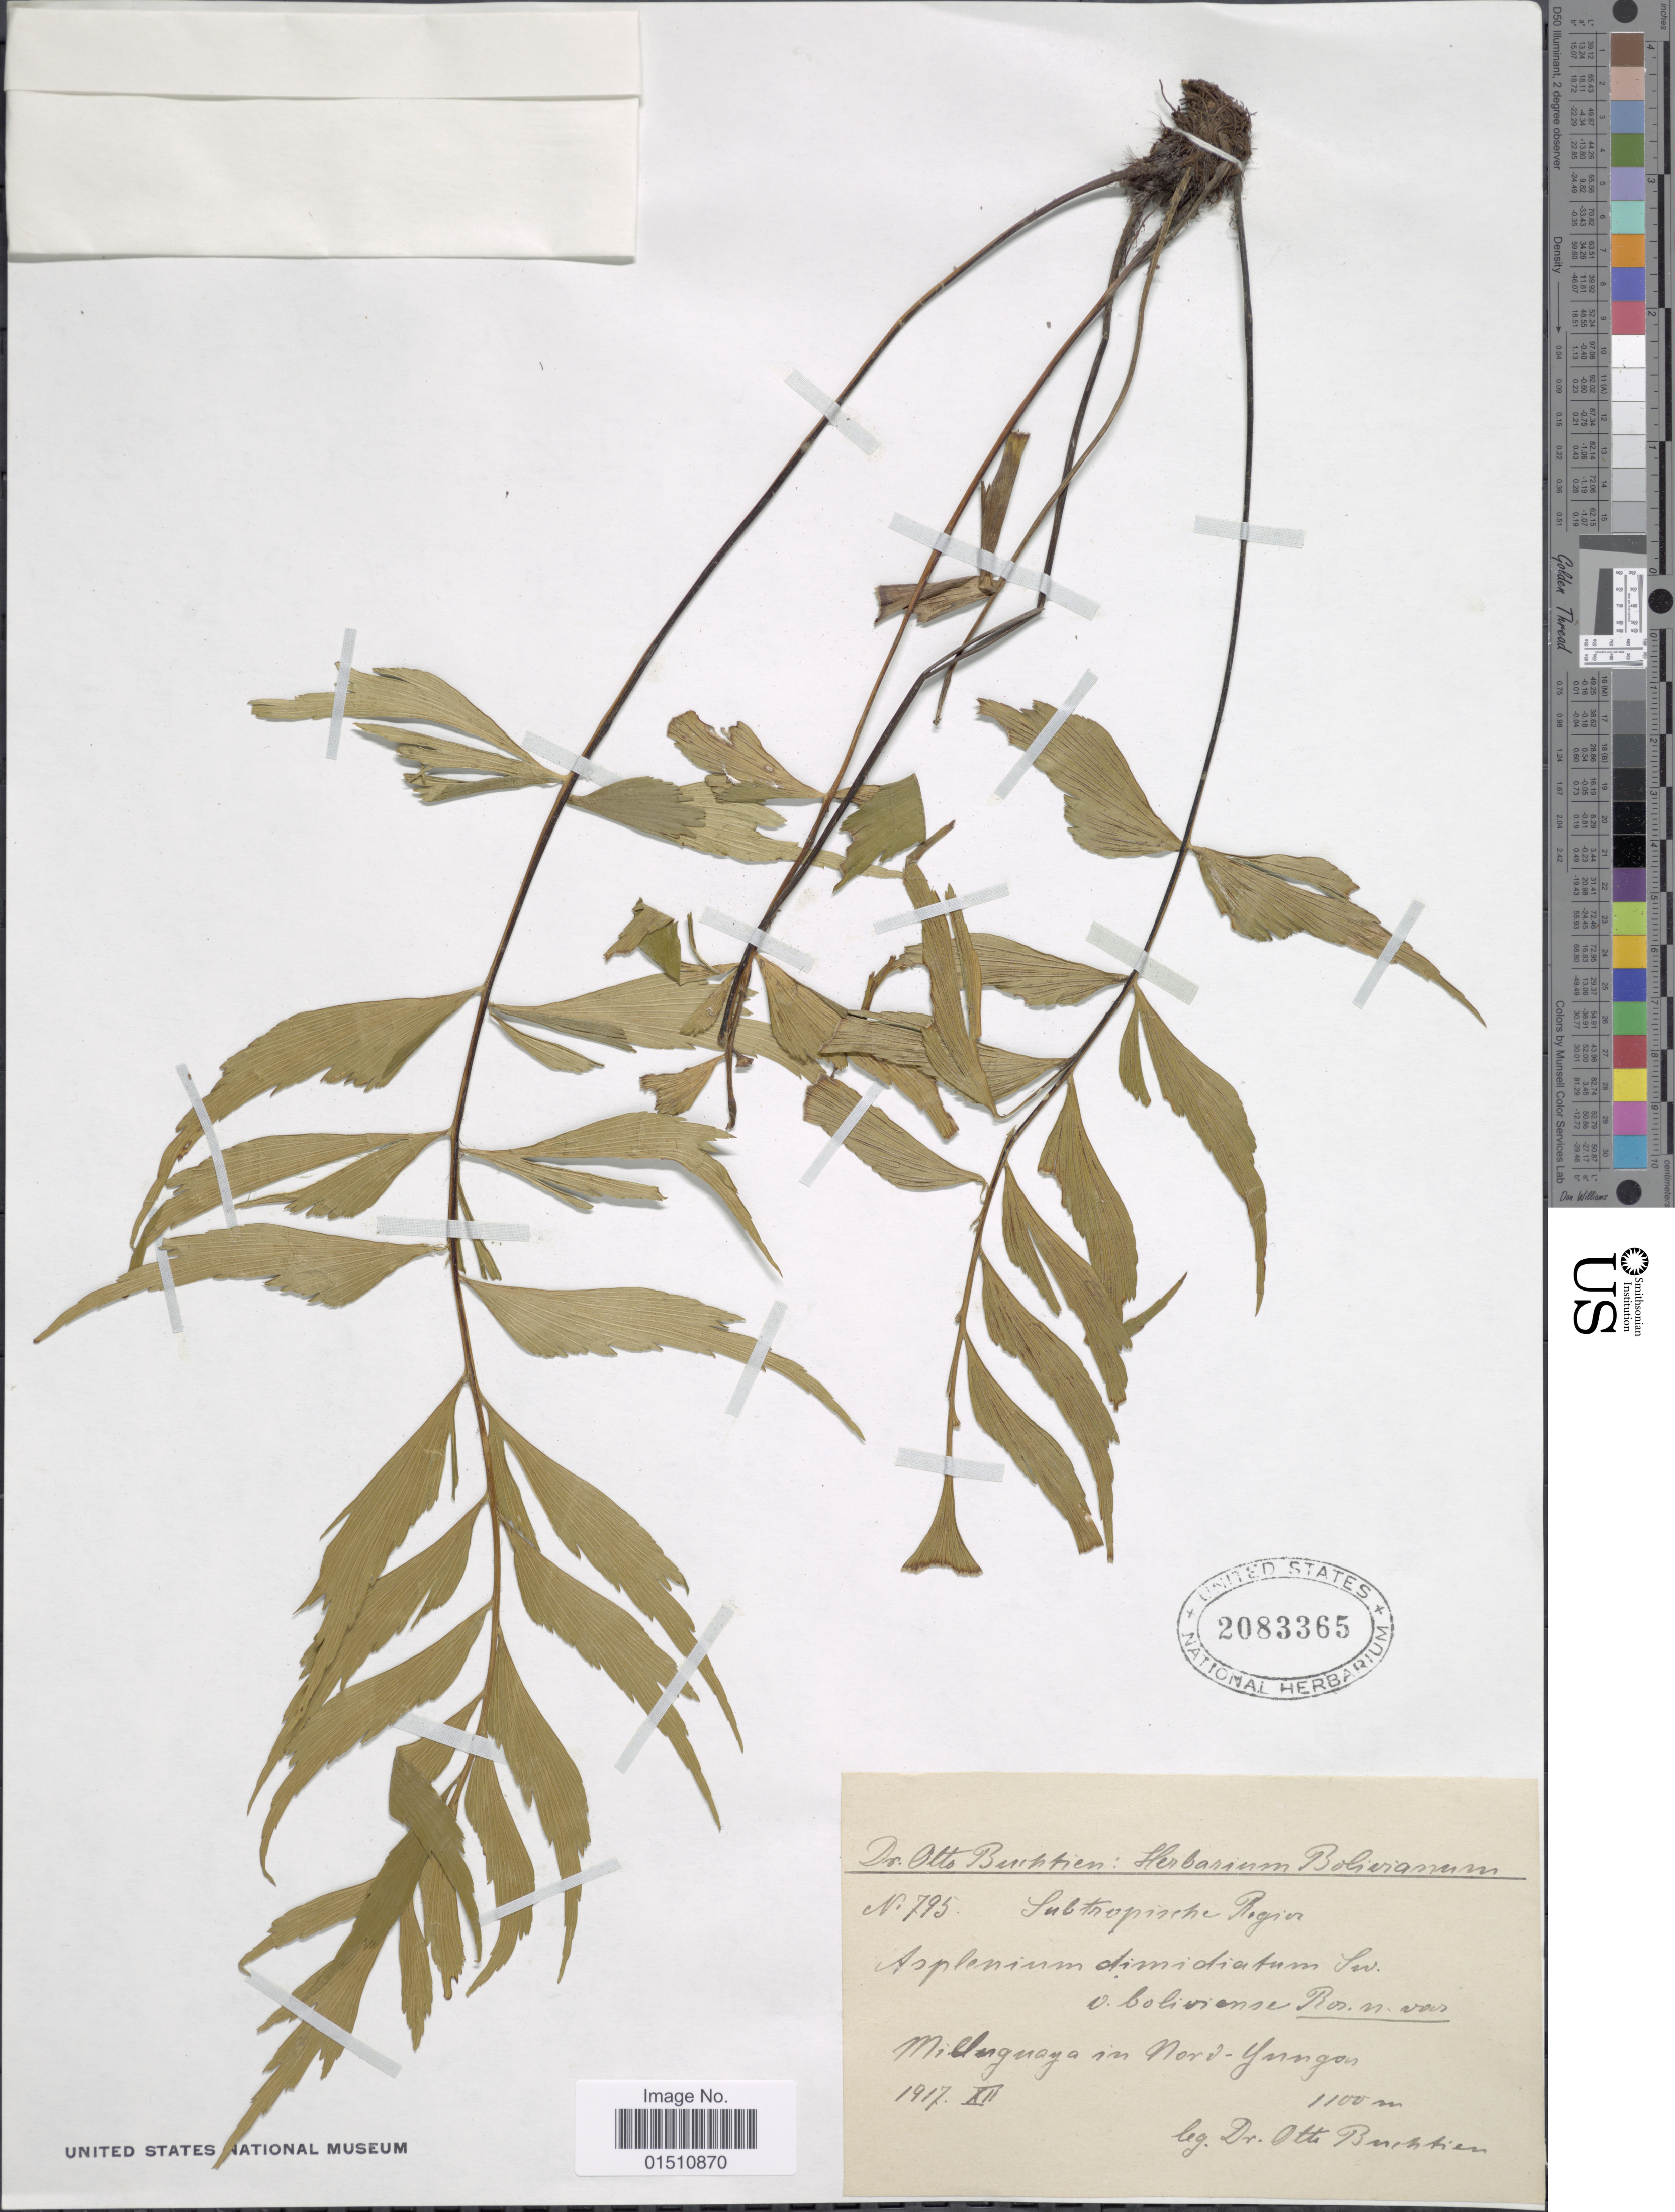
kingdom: Plantae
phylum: Tracheophyta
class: Polypodiopsida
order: Polypodiales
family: Aspleniaceae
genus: Asplenium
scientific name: Asplenium dimidiatum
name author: Sw.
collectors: O. Buchtien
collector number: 795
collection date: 1917-12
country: Bolivia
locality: Bolivianum, Milluguaya in Nord-Yungas,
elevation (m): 1100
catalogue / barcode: US 2083365